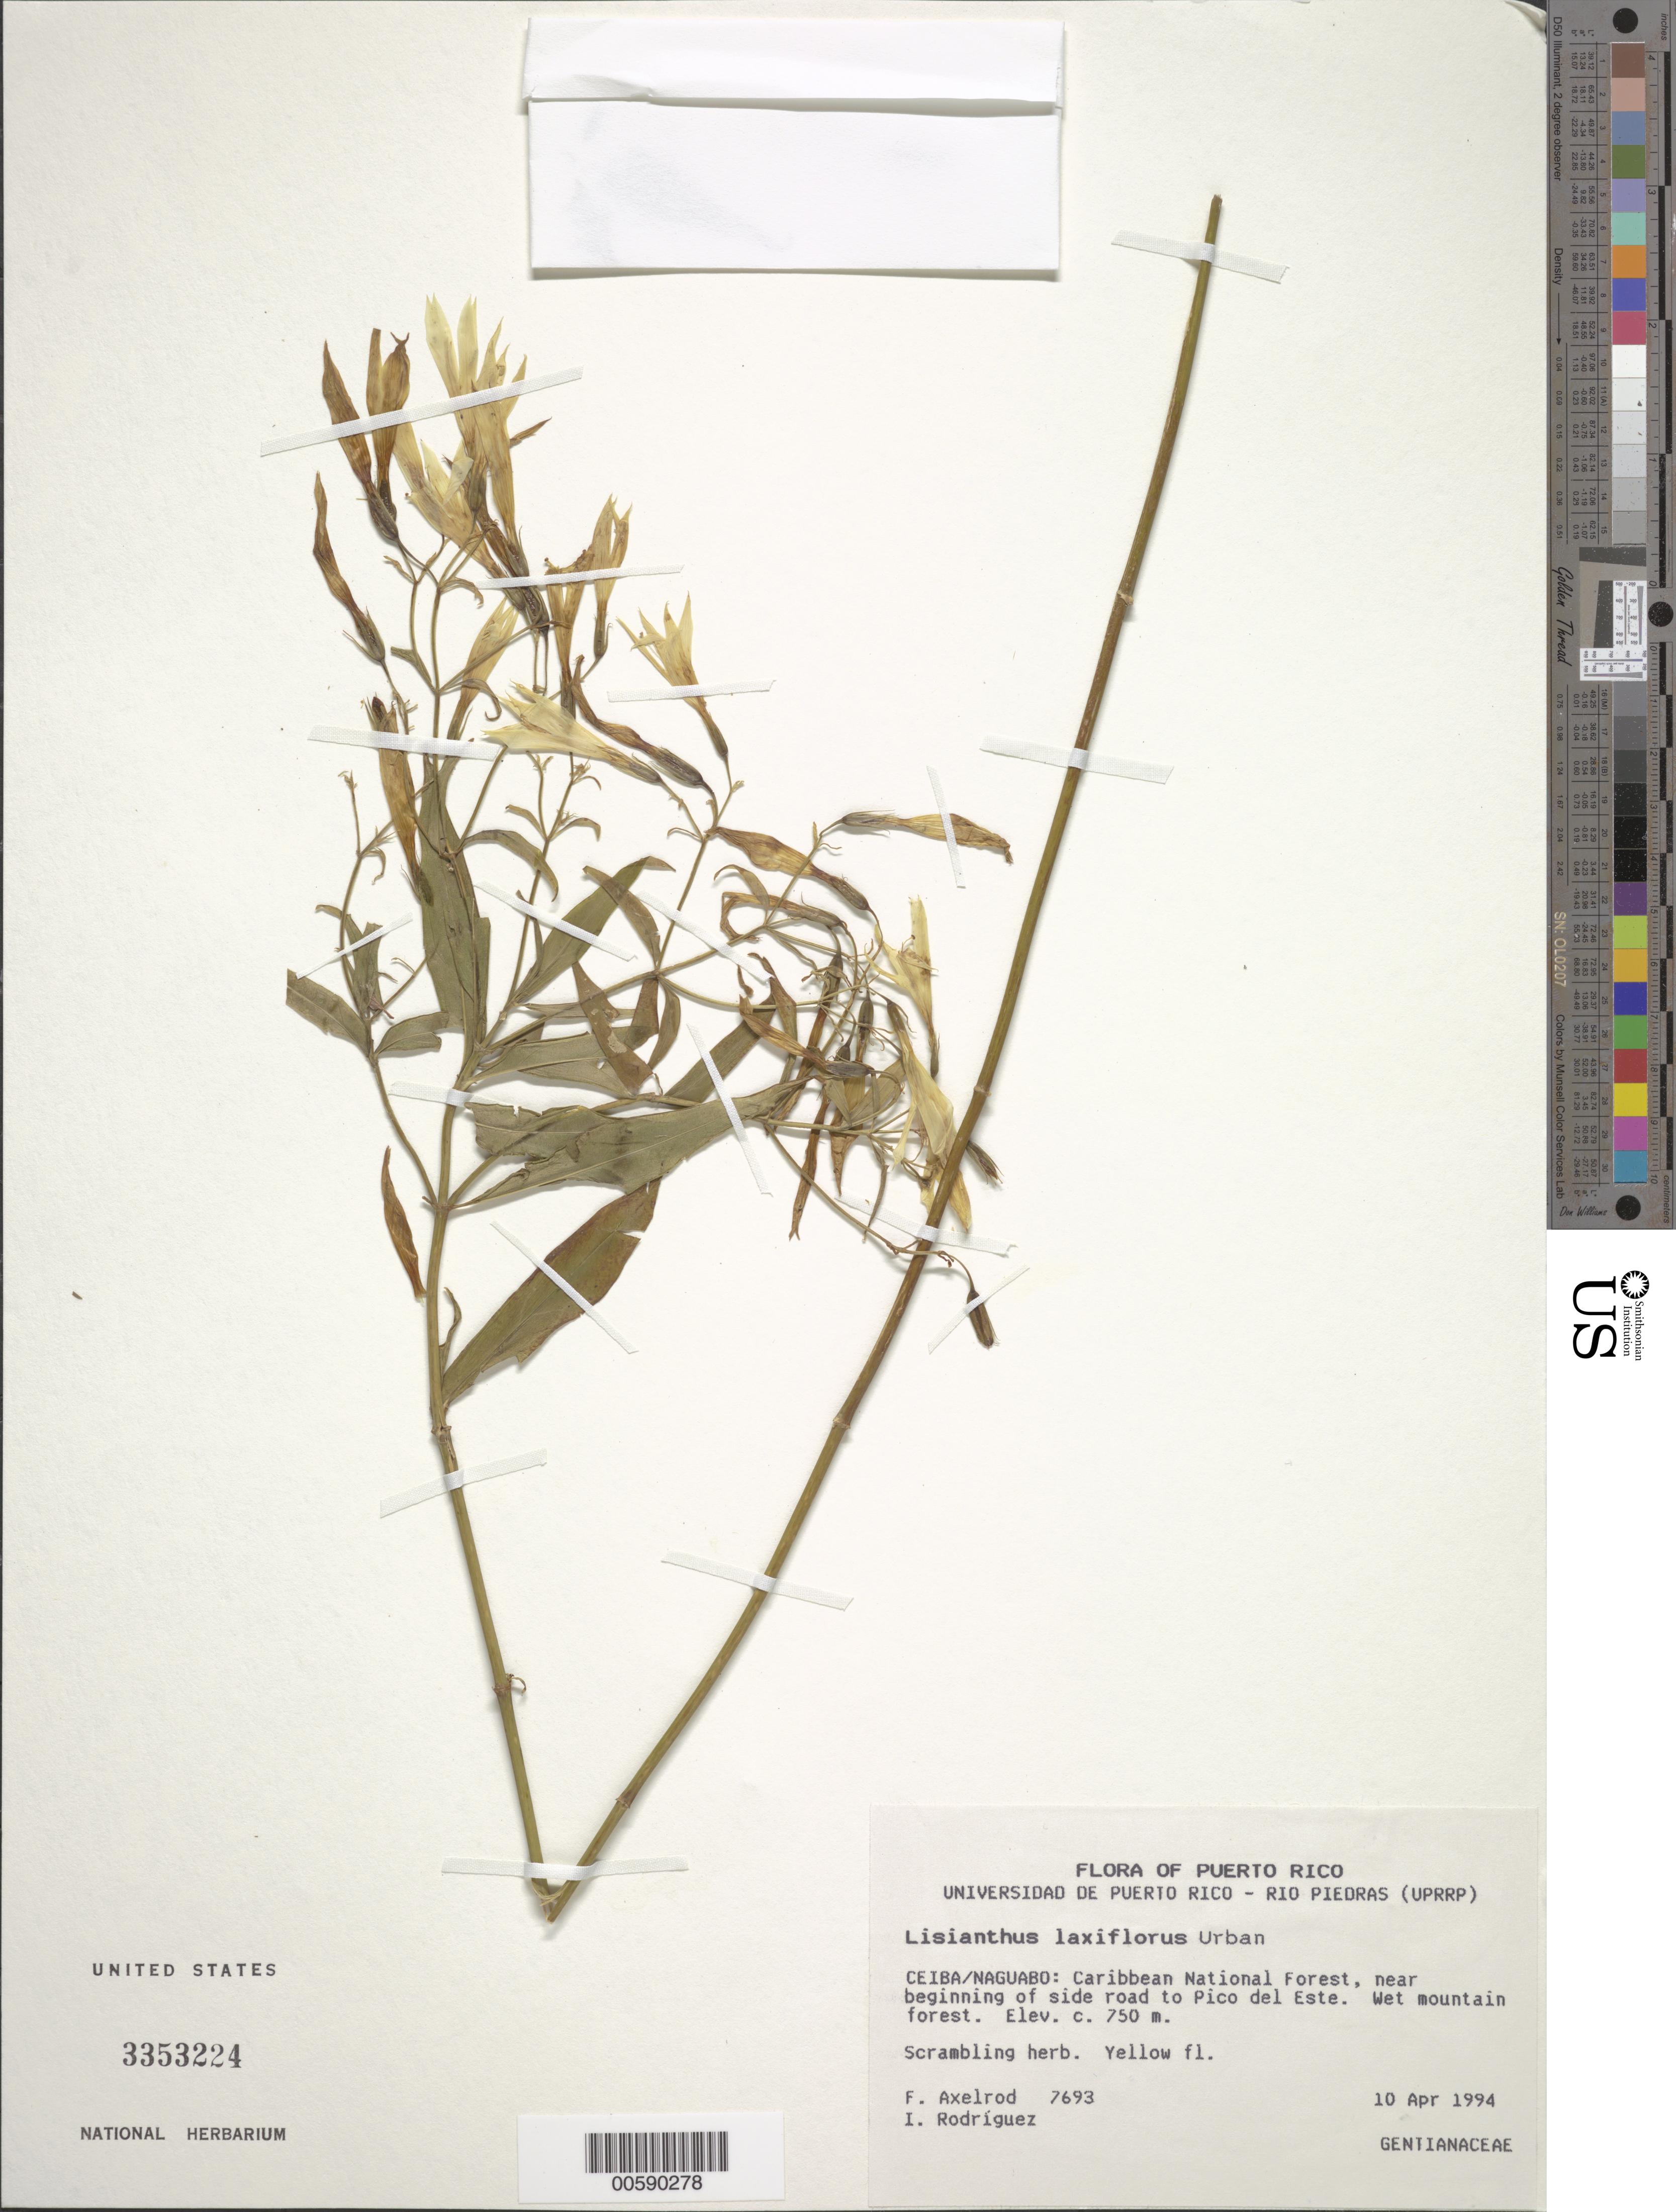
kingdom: Plantae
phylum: Tracheophyta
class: Magnoliopsida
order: Gentianales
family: Gentianaceae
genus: Lisianthius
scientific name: Lisianthius laxiflorus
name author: Urb.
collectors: F. S. Axelrod & I. Rodríguez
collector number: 7693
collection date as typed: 10 Apr 1994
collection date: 1994-04-10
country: Puerto Rico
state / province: Naguabo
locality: Naguabo: Caribbean National Forest, near beginning of side road to Pico del Este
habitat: Wet mountain forest.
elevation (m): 750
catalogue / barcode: US 3353224